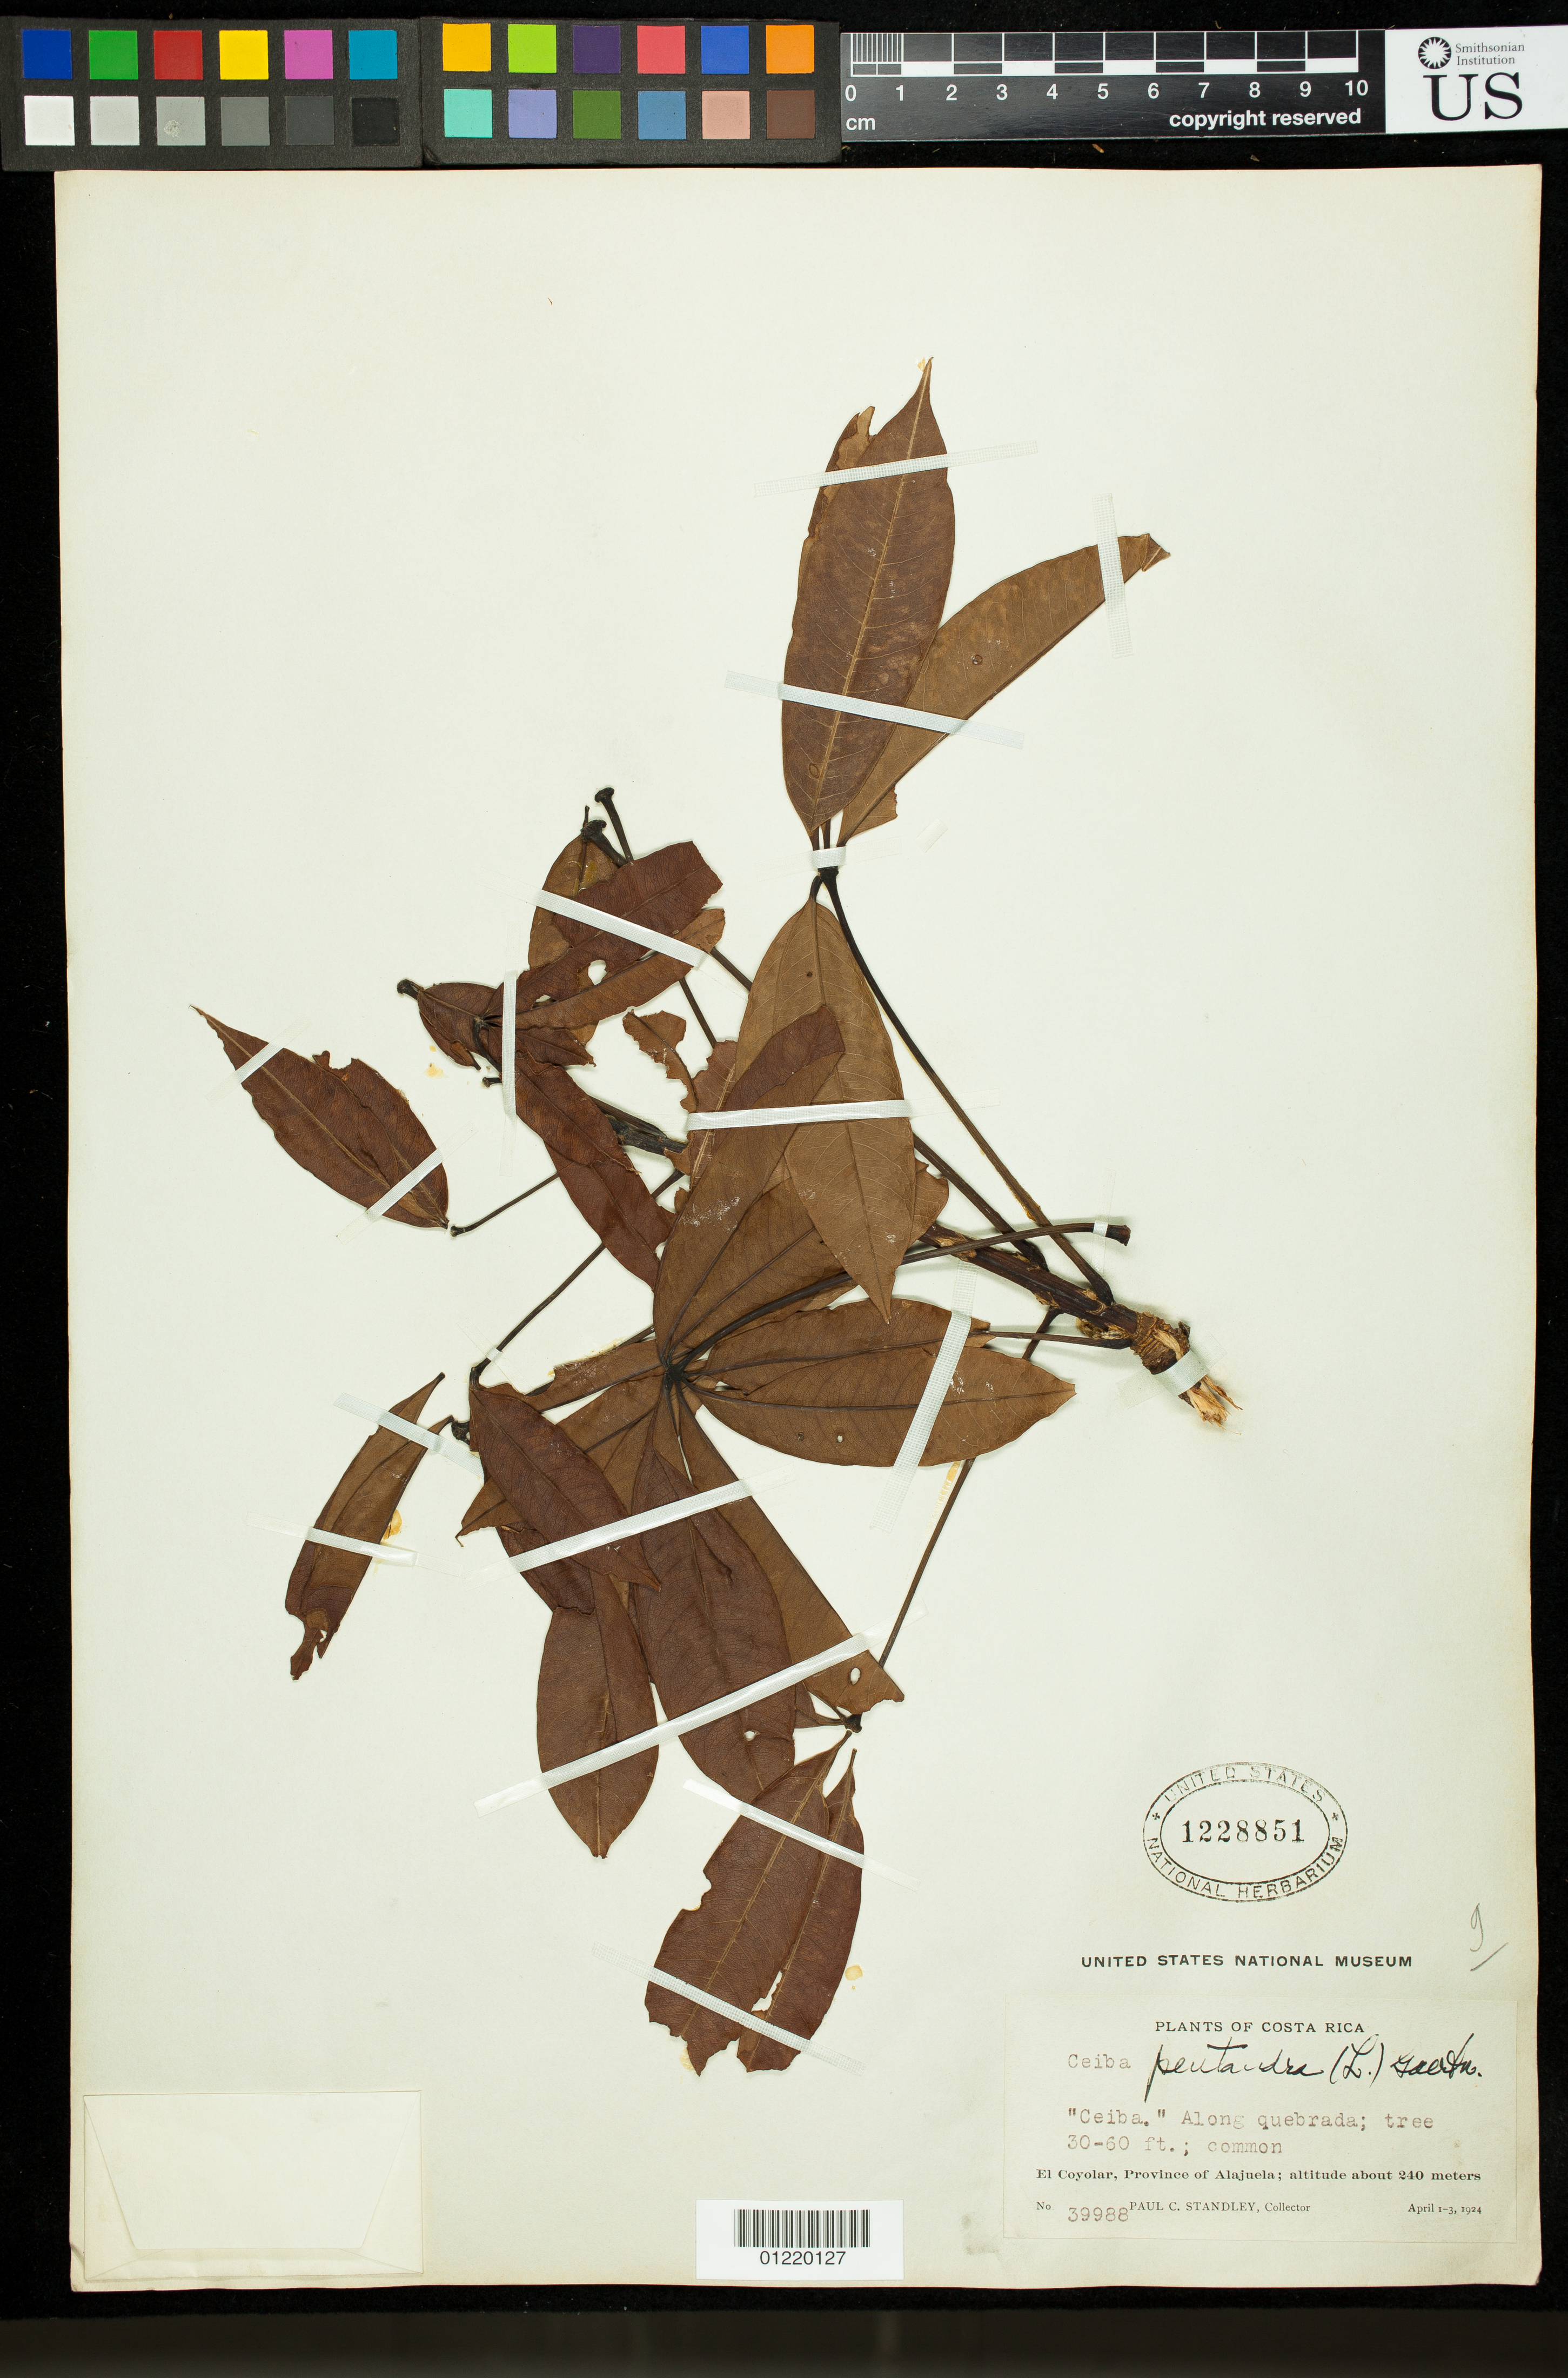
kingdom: Plantae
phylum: Tracheophyta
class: Magnoliopsida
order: Malvales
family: Malvaceae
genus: Ceiba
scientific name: Ceiba parvifolia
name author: Rose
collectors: P. C. Standley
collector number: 39988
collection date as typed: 1924-04-01/1924-04-03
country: Costa Rica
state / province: Alajuela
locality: El Coyolar, Province of Alajuela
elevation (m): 240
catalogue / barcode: US 1228851